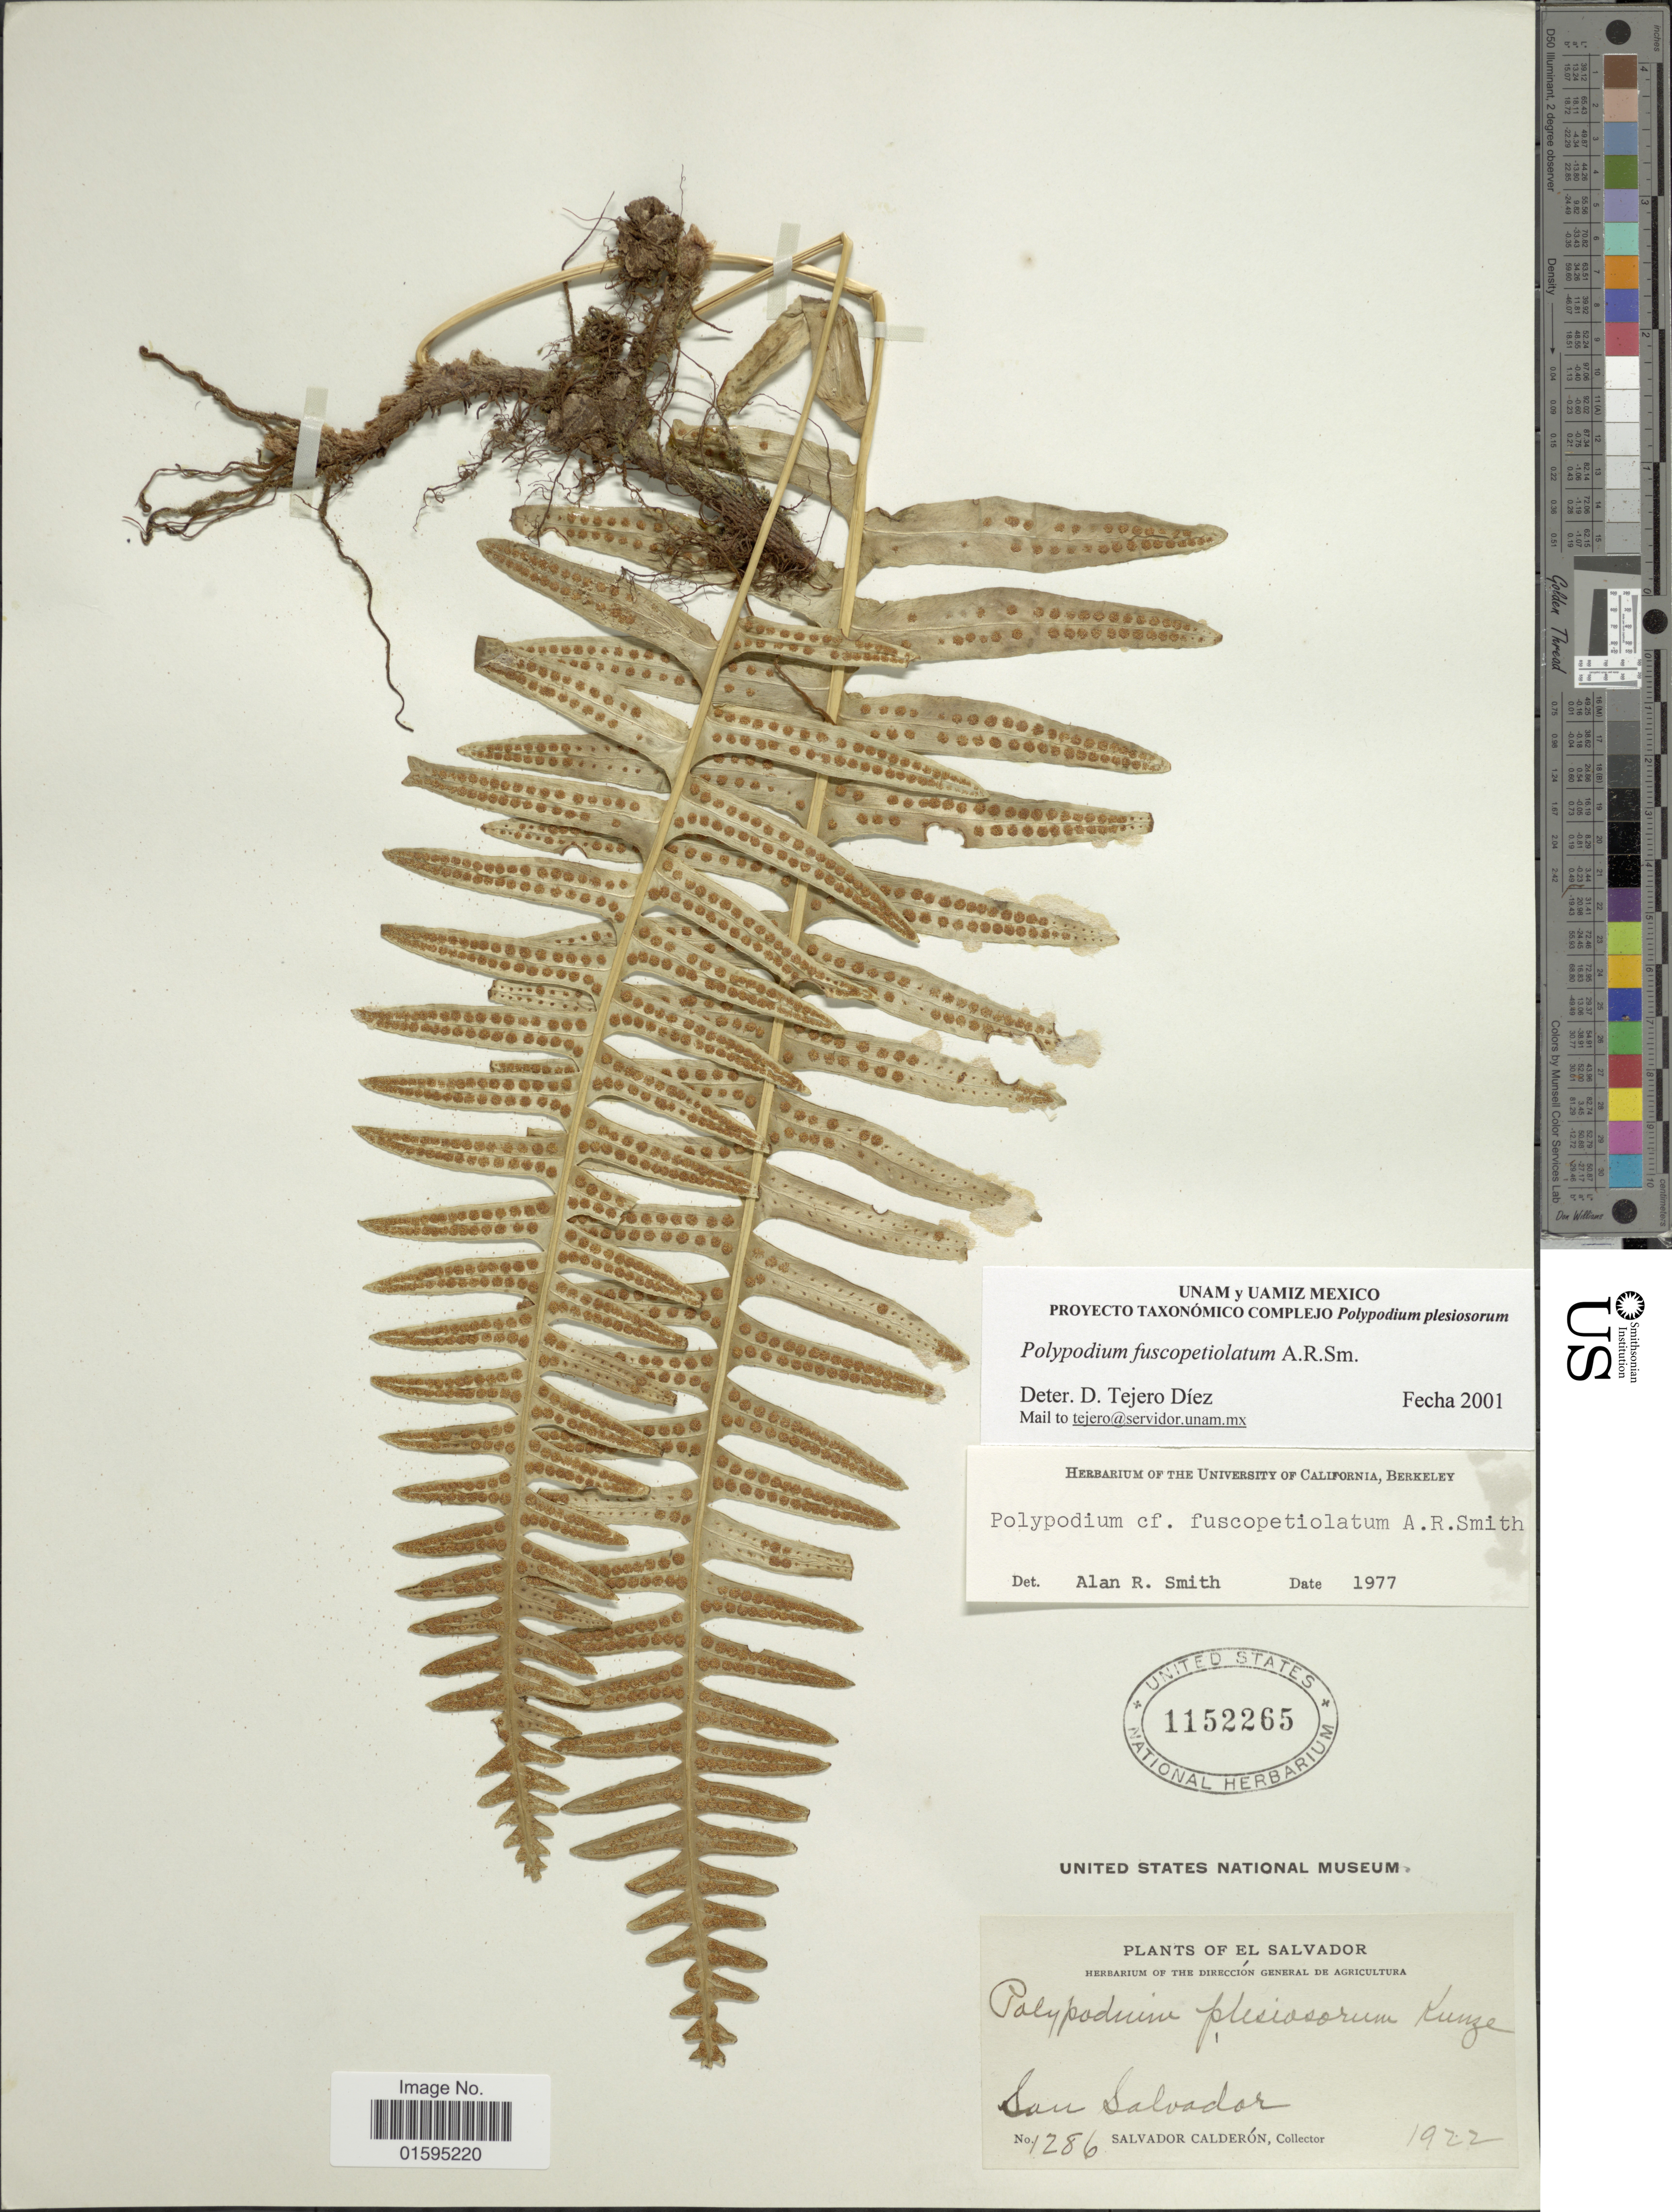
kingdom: Plantae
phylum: Tracheophyta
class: Polypodiopsida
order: Polypodiales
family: Polypodiaceae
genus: Polypodium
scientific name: Polypodium fuscopetiolatum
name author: A.R. Sm.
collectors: S. Calderón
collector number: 1286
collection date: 1922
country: El Salvador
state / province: San Salvador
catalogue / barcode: US 1152265